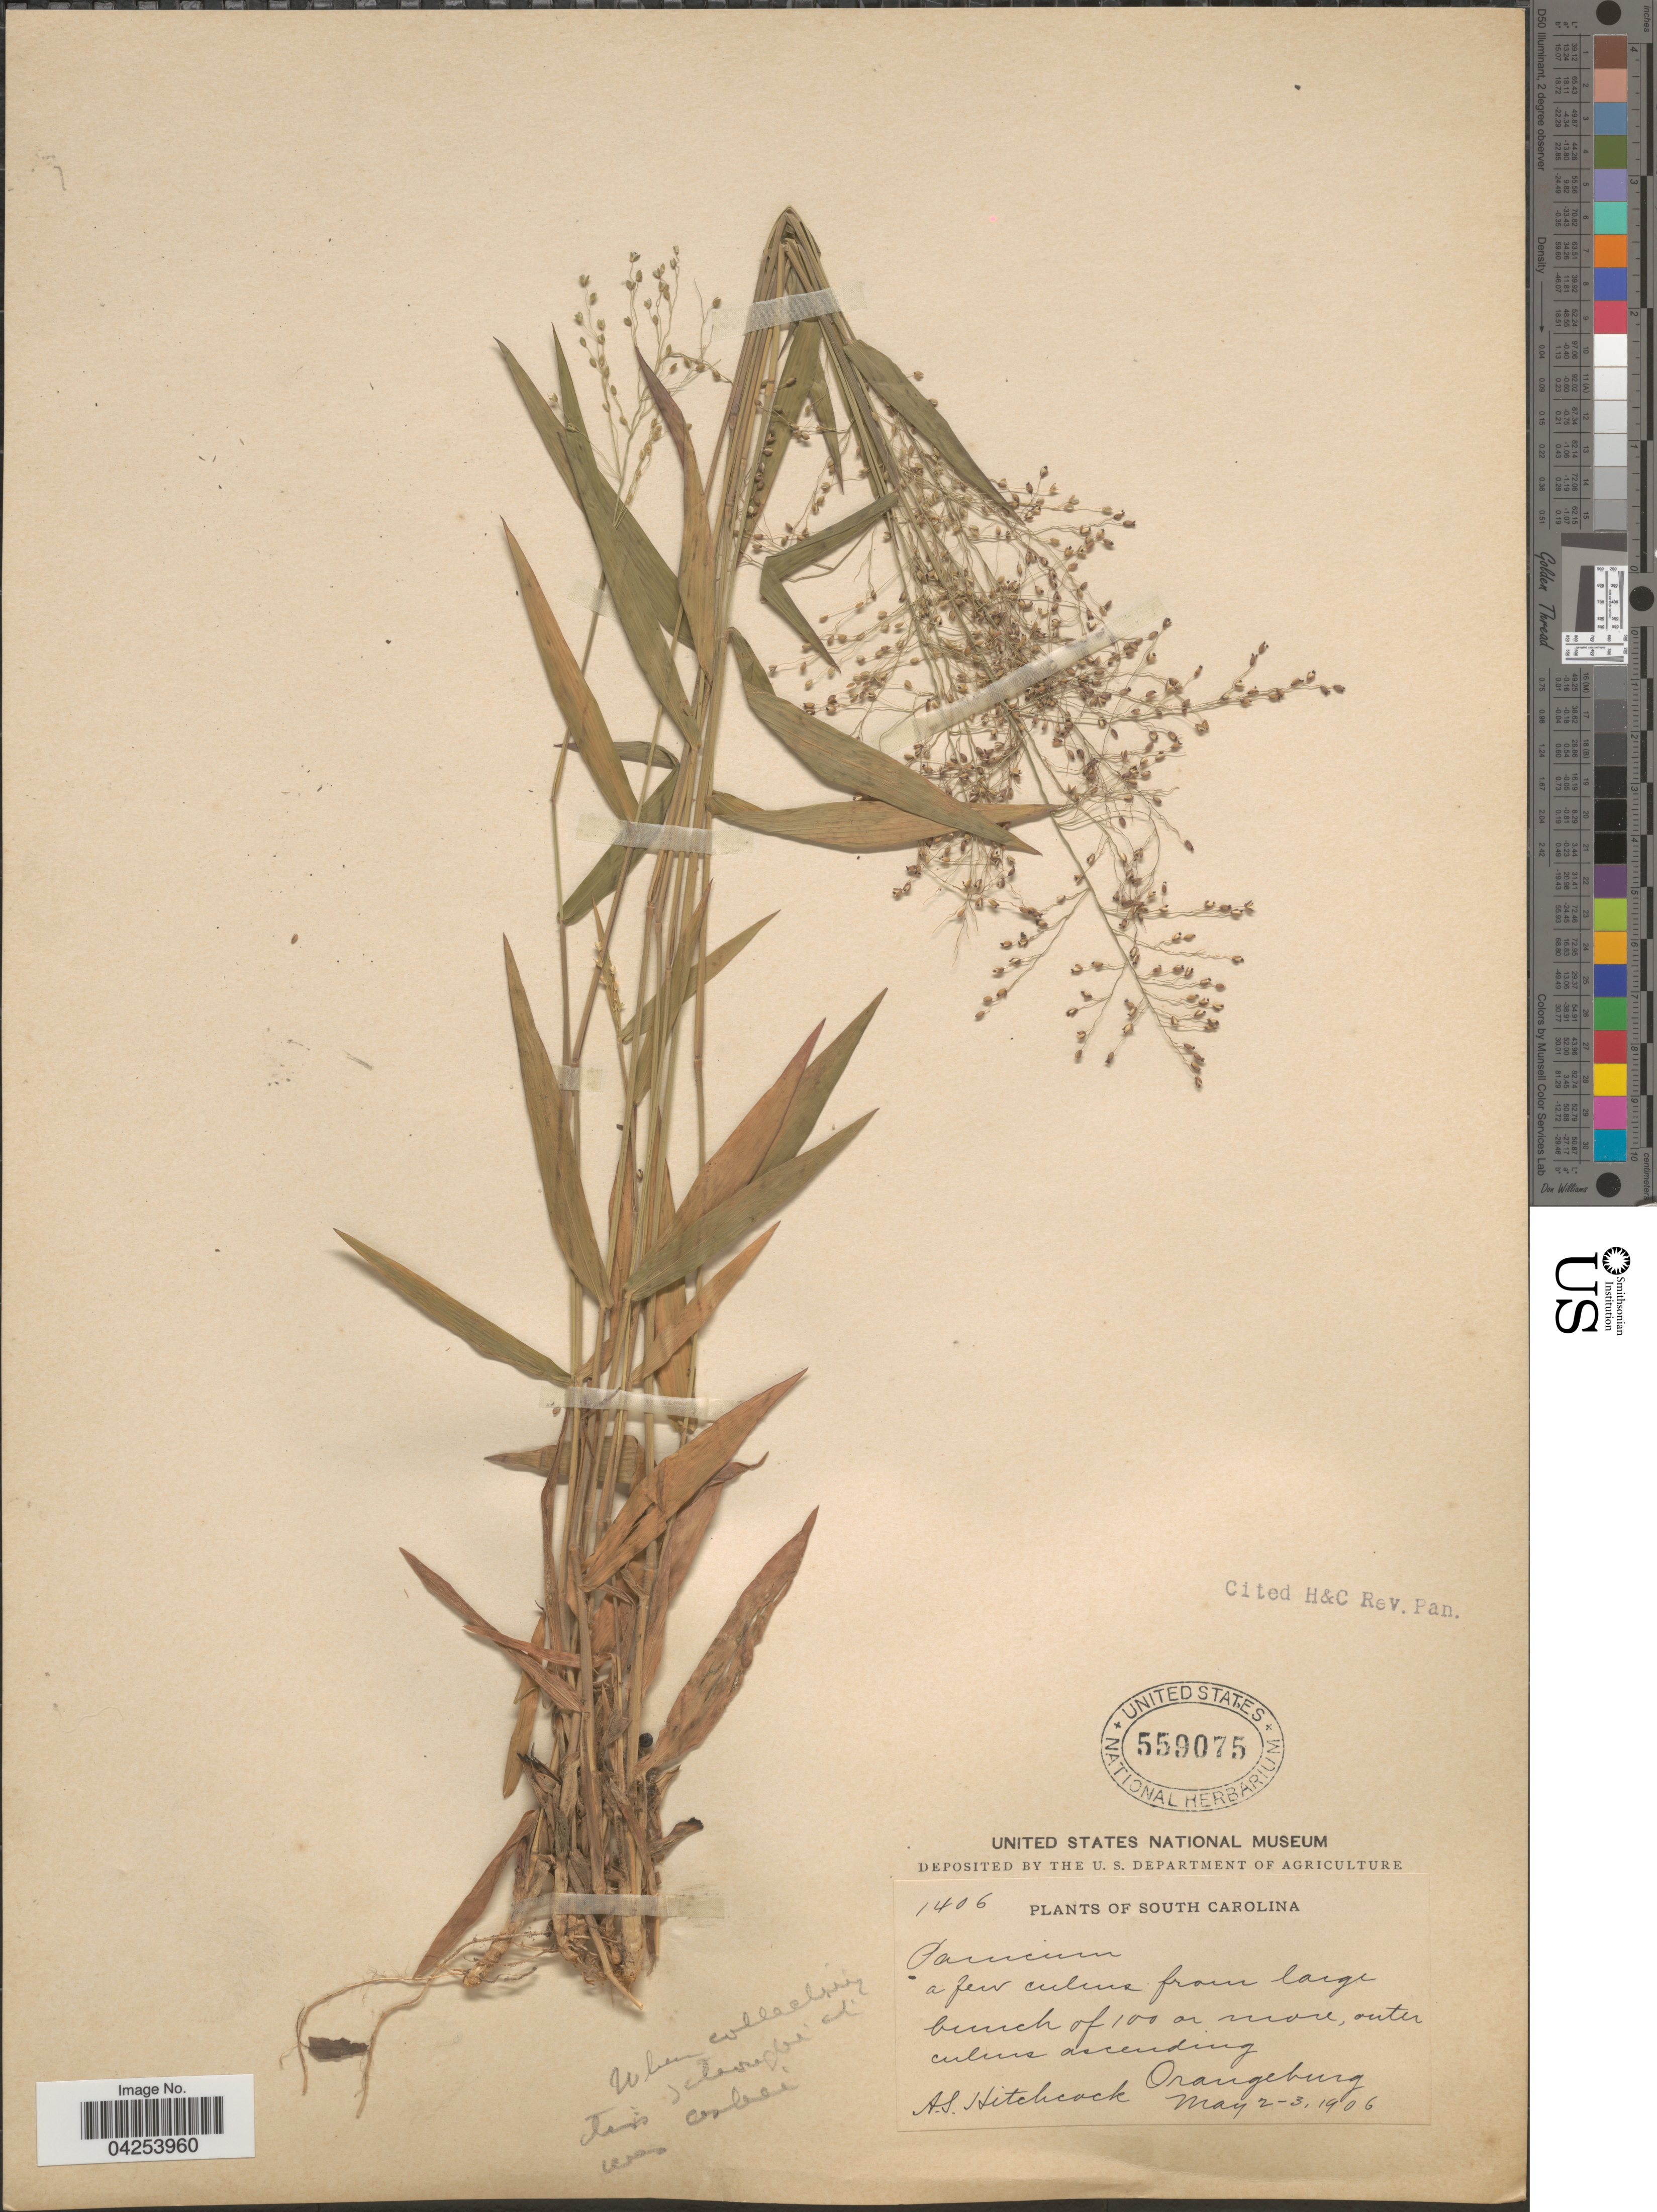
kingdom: Plantae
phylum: Tracheophyta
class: Liliopsida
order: Poales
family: Poaceae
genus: Dichanthelium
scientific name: Dichanthelium commutatum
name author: (Schult.) Gould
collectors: A. S. Hitchcock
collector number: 1406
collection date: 1906-05-02/1906-05-03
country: United States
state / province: South Carolina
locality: Orangeburg.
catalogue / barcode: US 559075